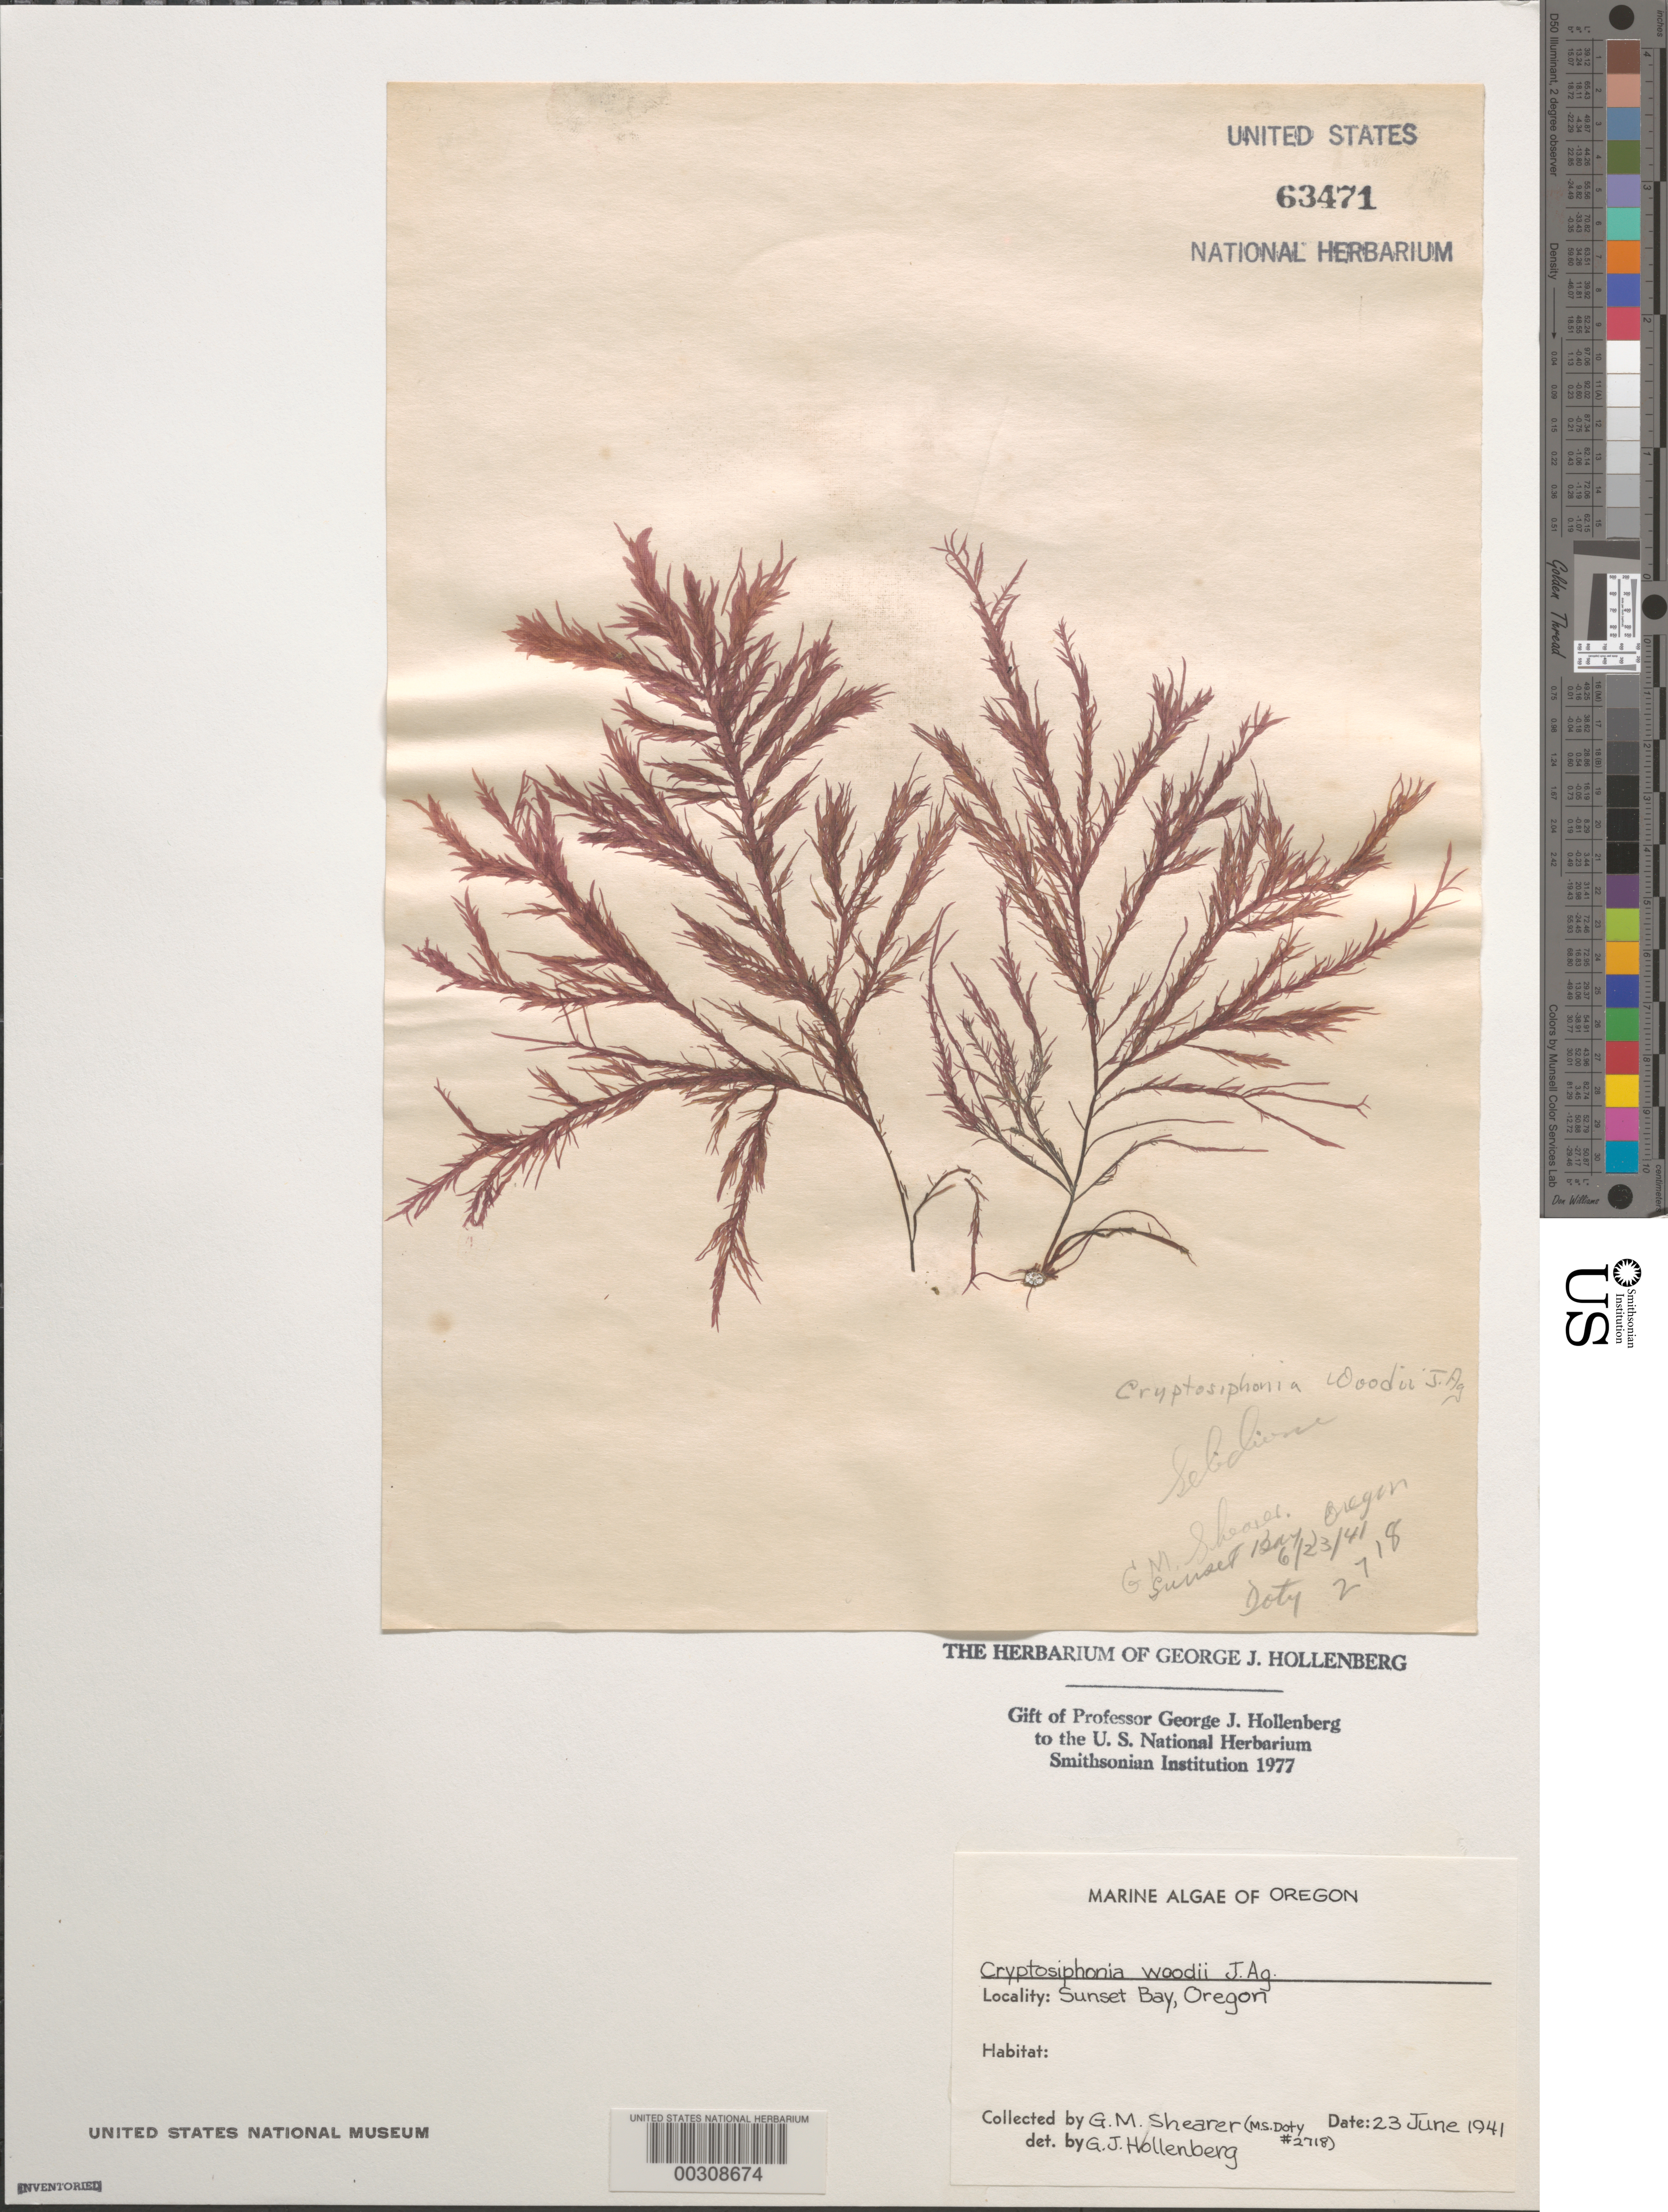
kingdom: Plantae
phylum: Rhodophyta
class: Florideophyceae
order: Gigartinales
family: Dumontiaceae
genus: Cryptosiphonia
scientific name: Cryptosiphonia woodii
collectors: G. Shearer & M. S. Doty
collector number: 2718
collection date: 1941-06-23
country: United States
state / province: Oregon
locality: Sunset Bay.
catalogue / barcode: US 63471